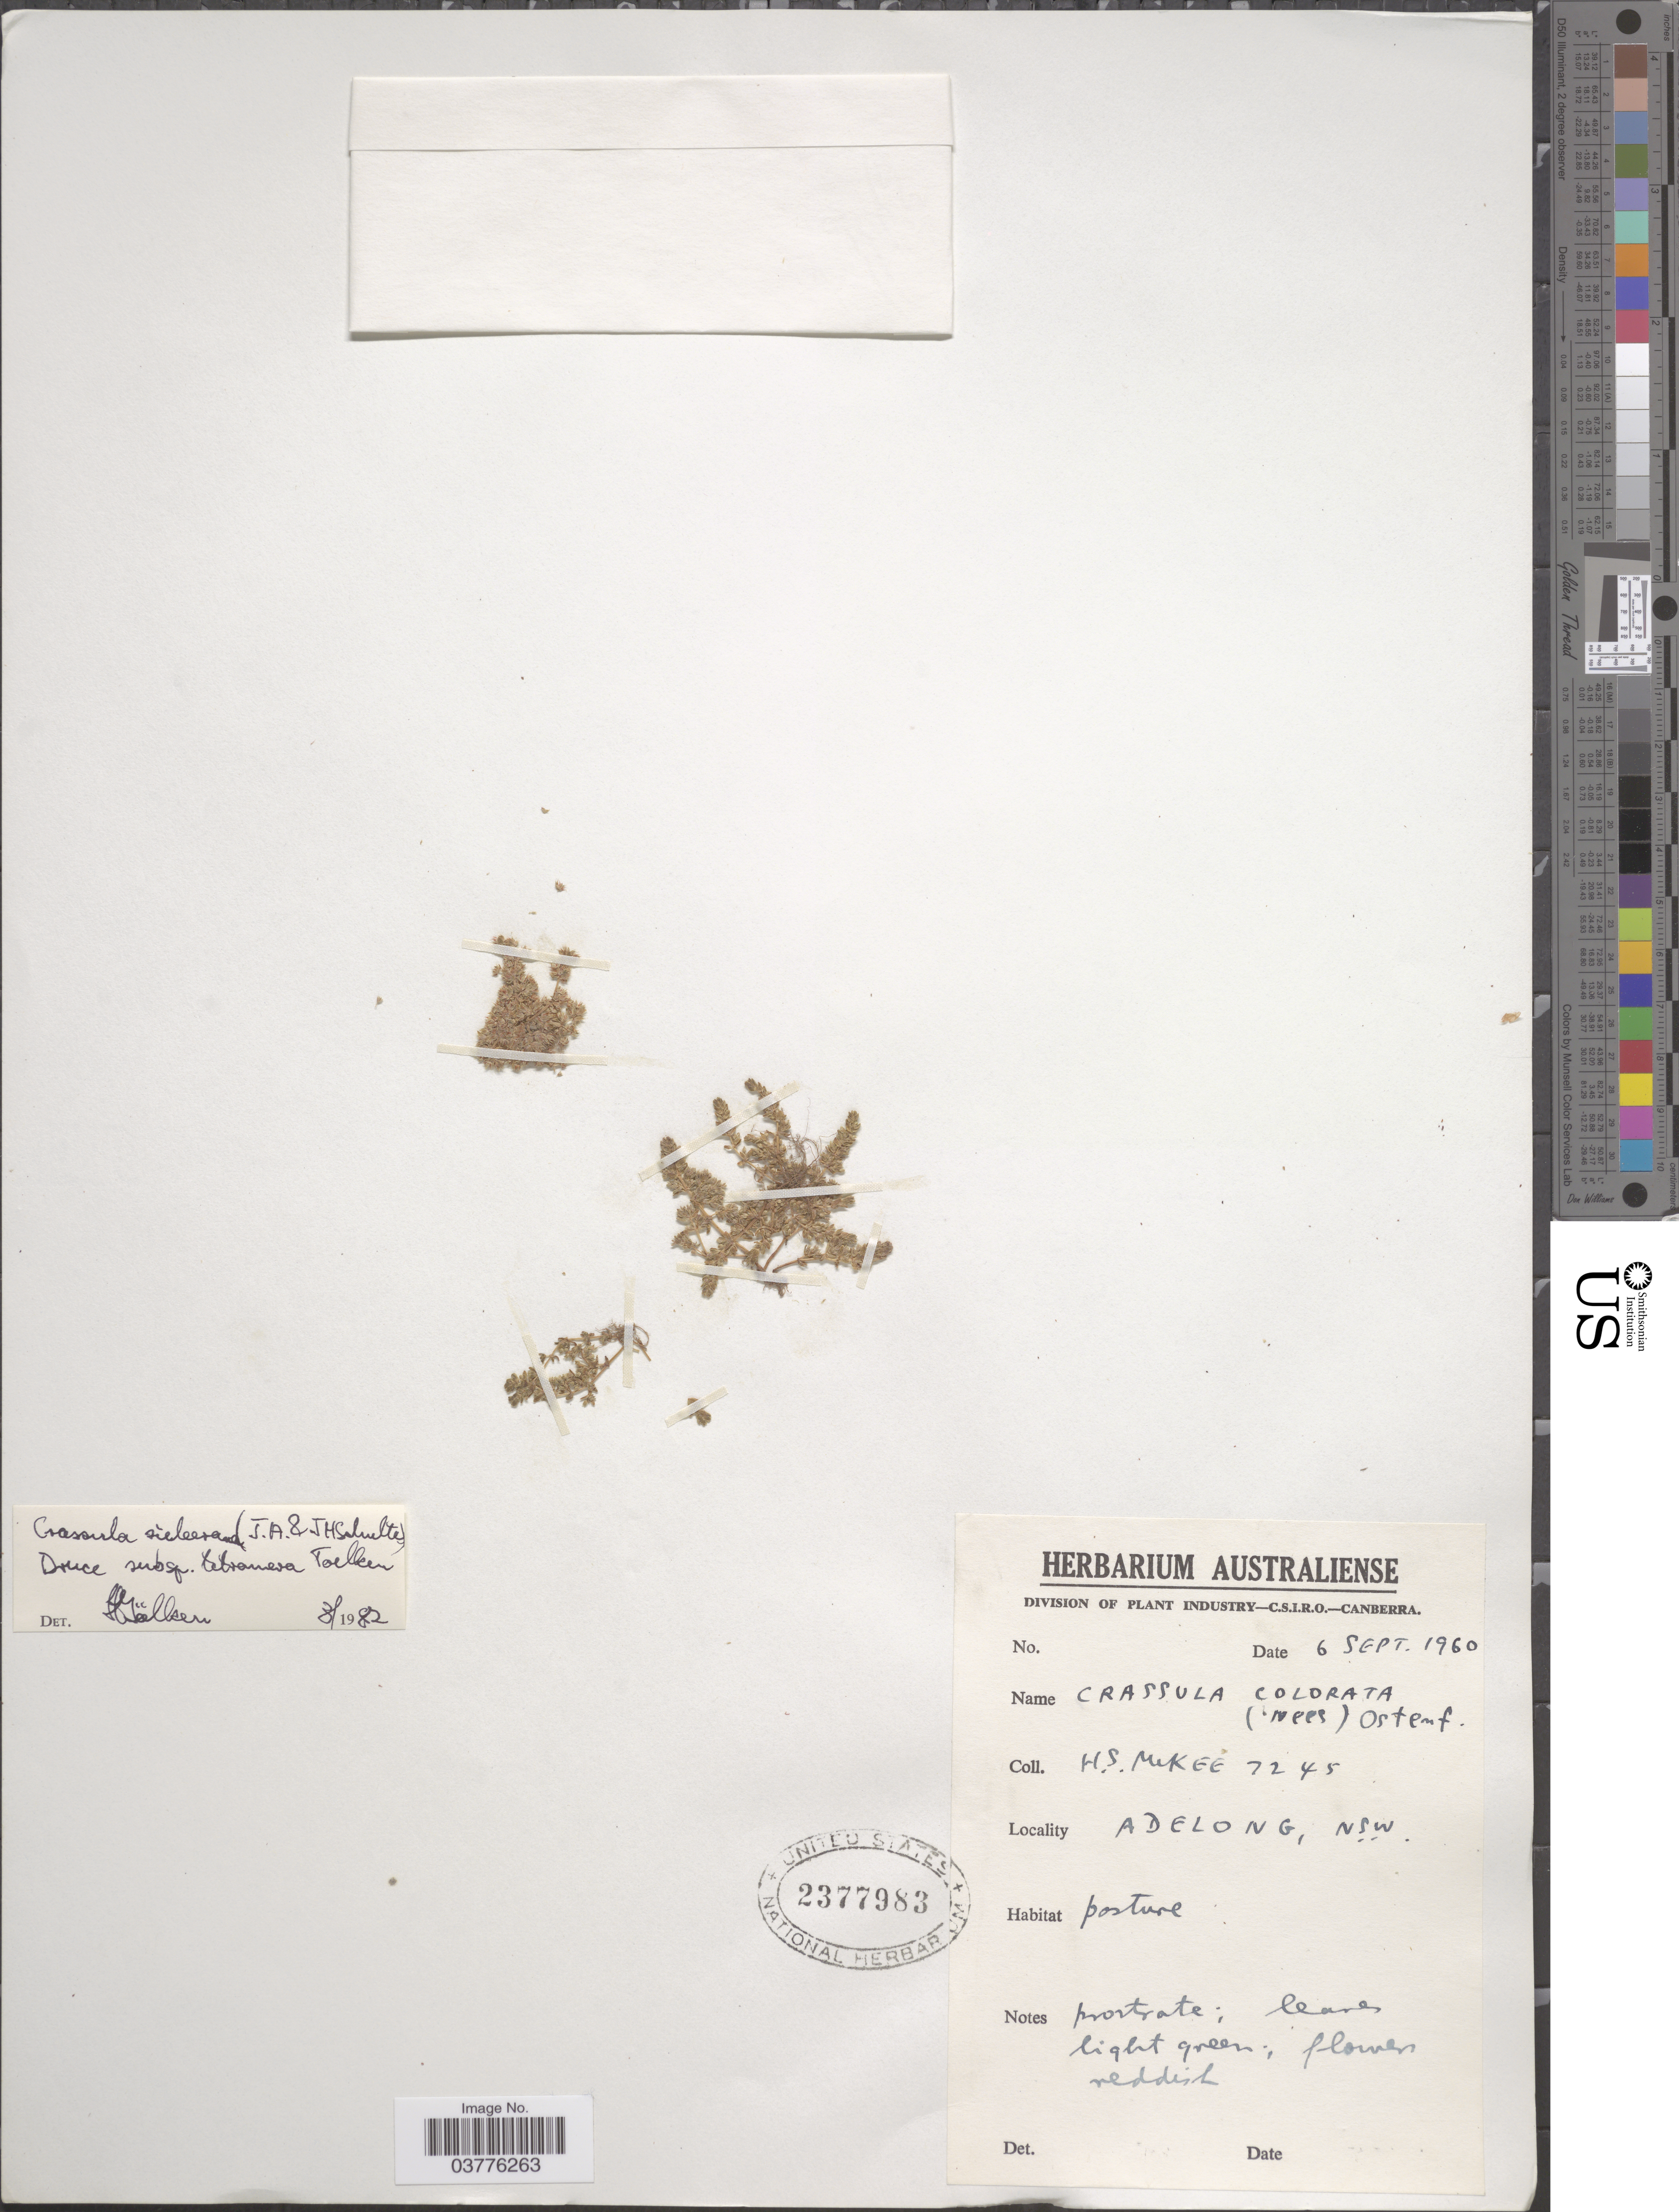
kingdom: Plantae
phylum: Tracheophyta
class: Magnoliopsida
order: Saxifragales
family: Crassulaceae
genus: Crassula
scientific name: Crassula sieberiana subsp. tetramera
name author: Toelken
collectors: H. S. McKee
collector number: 7245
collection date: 1960-09-06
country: Australia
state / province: New South Wales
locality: Adelong.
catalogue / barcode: US 2377983